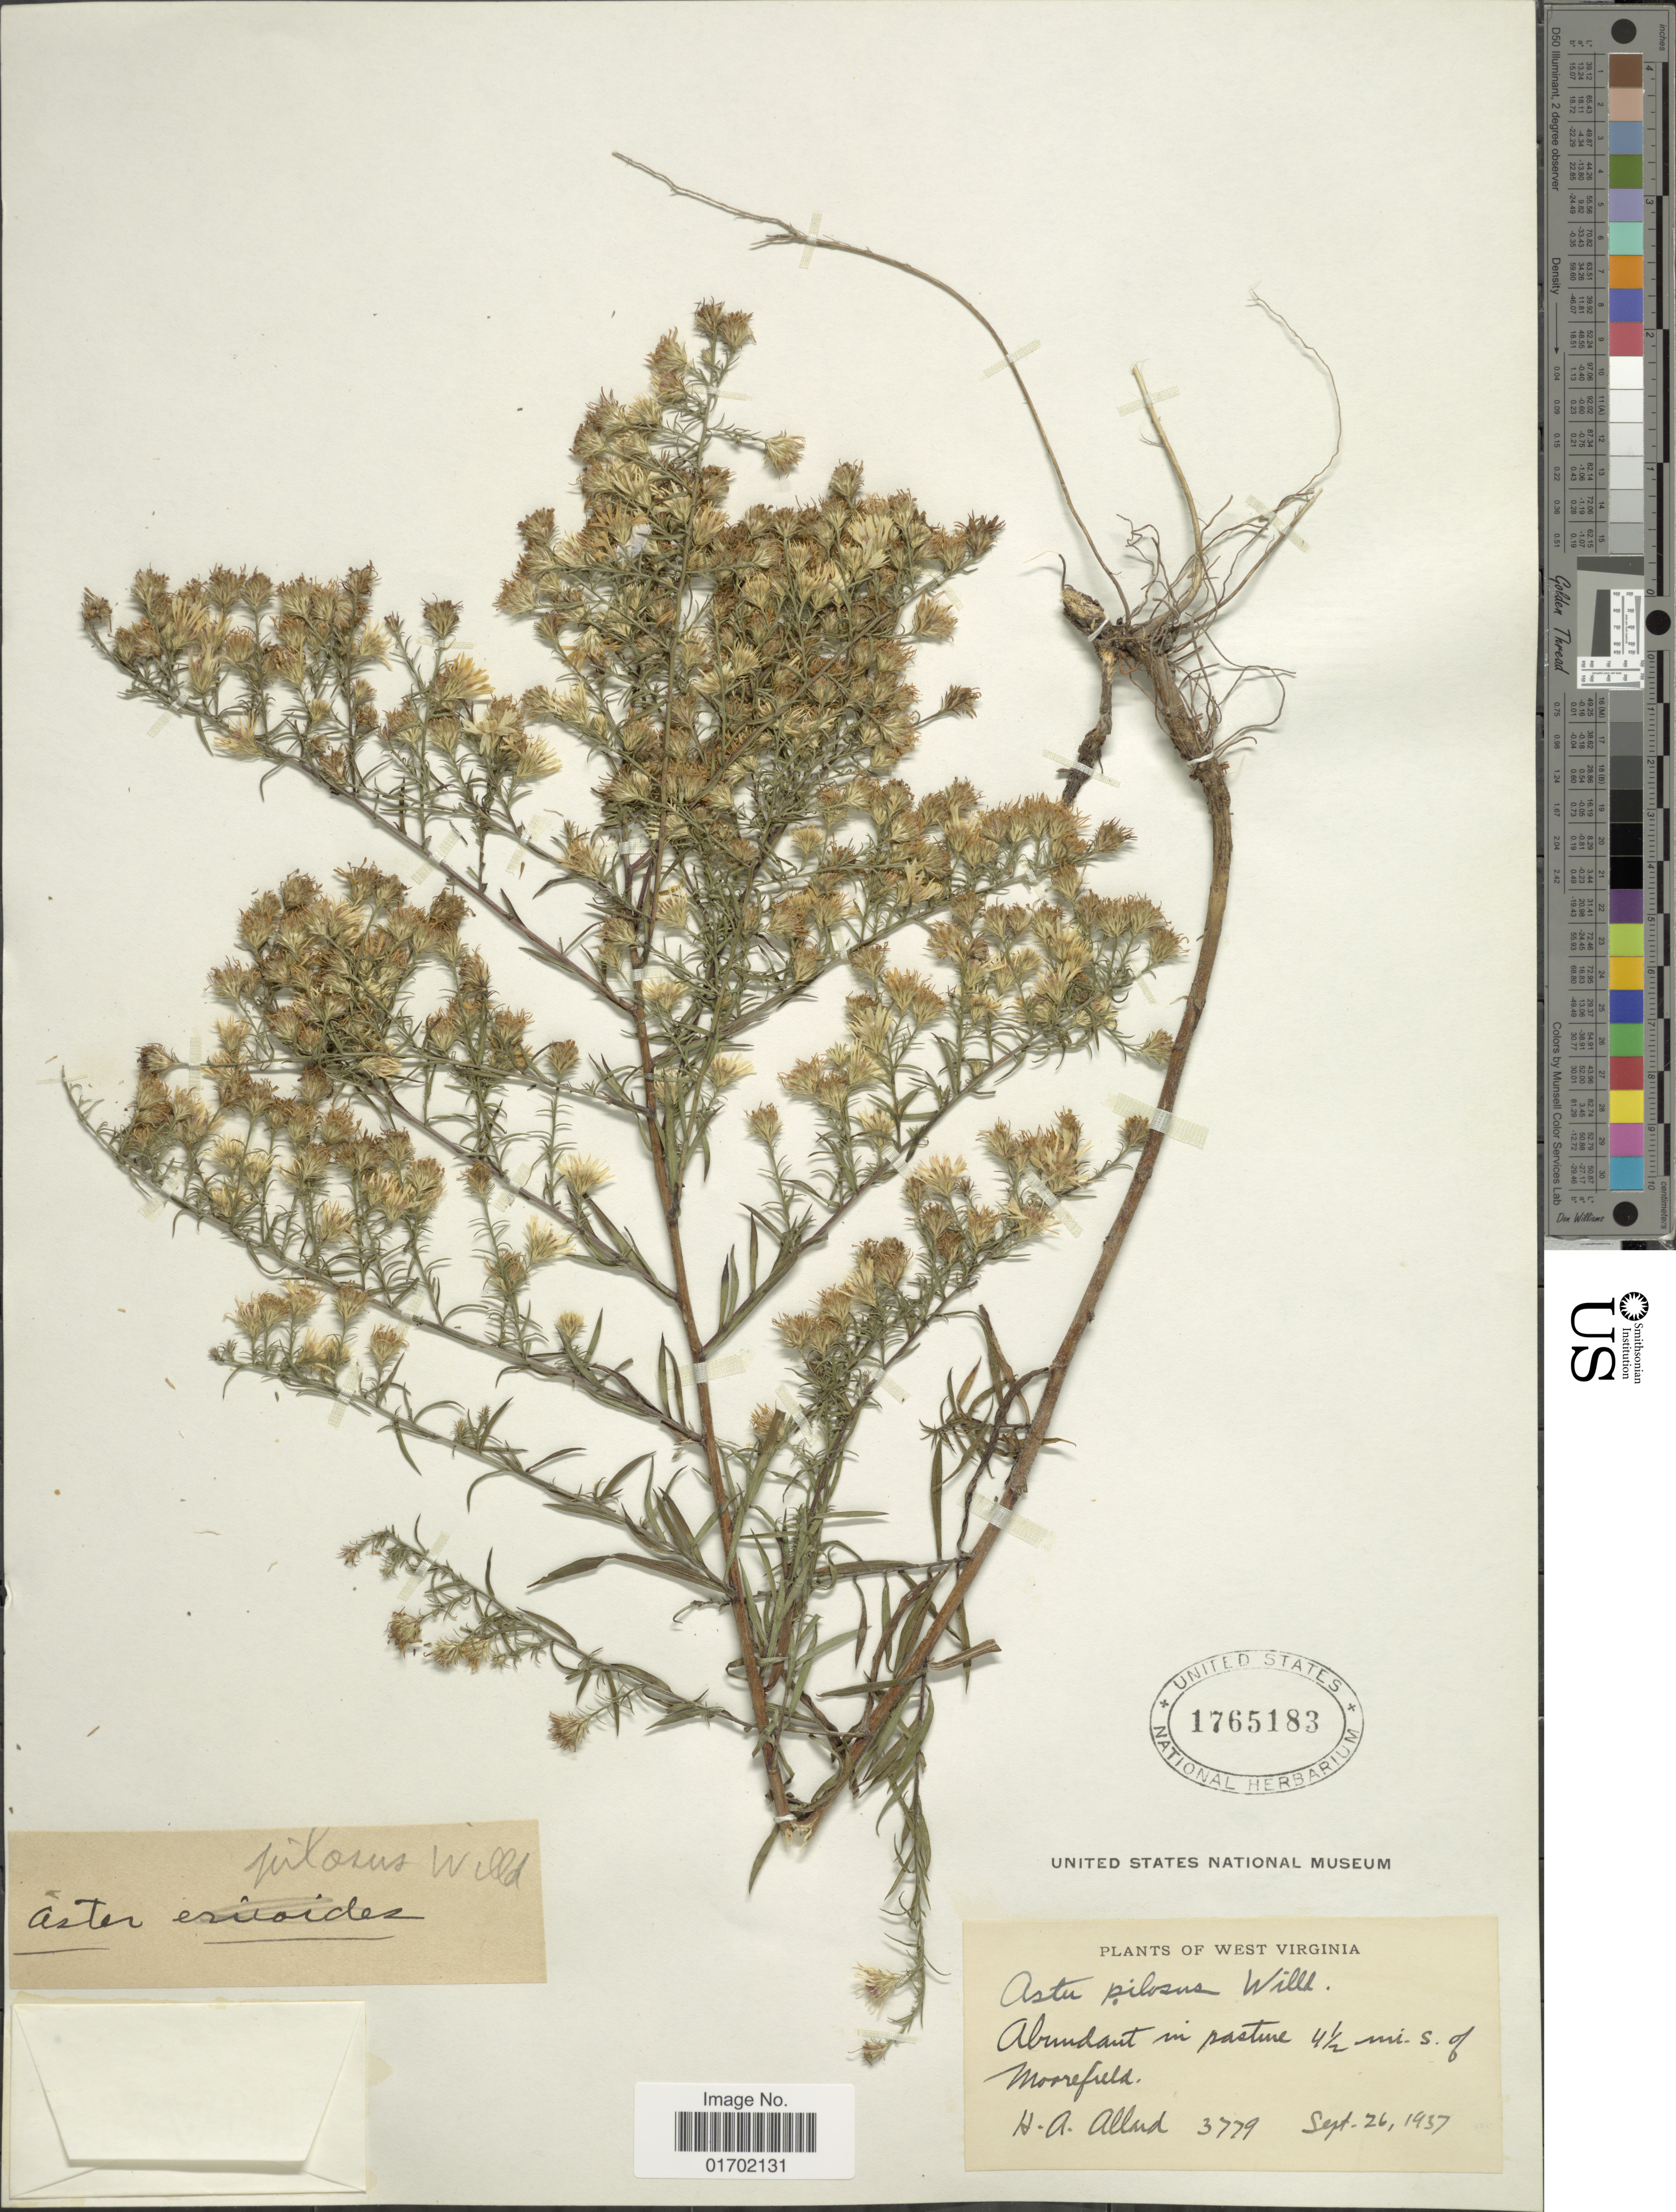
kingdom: Plantae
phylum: Tracheophyta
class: Magnoliopsida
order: Asterales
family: Asteraceae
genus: Symphyotrichum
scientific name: Symphyotrichum pilosum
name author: (Willd.) G.L. Nesom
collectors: H. A. Allard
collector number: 3779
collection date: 1957-09-26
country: United States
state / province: West Virginia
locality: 4½ mi. s. of Moorefield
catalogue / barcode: US 1765183